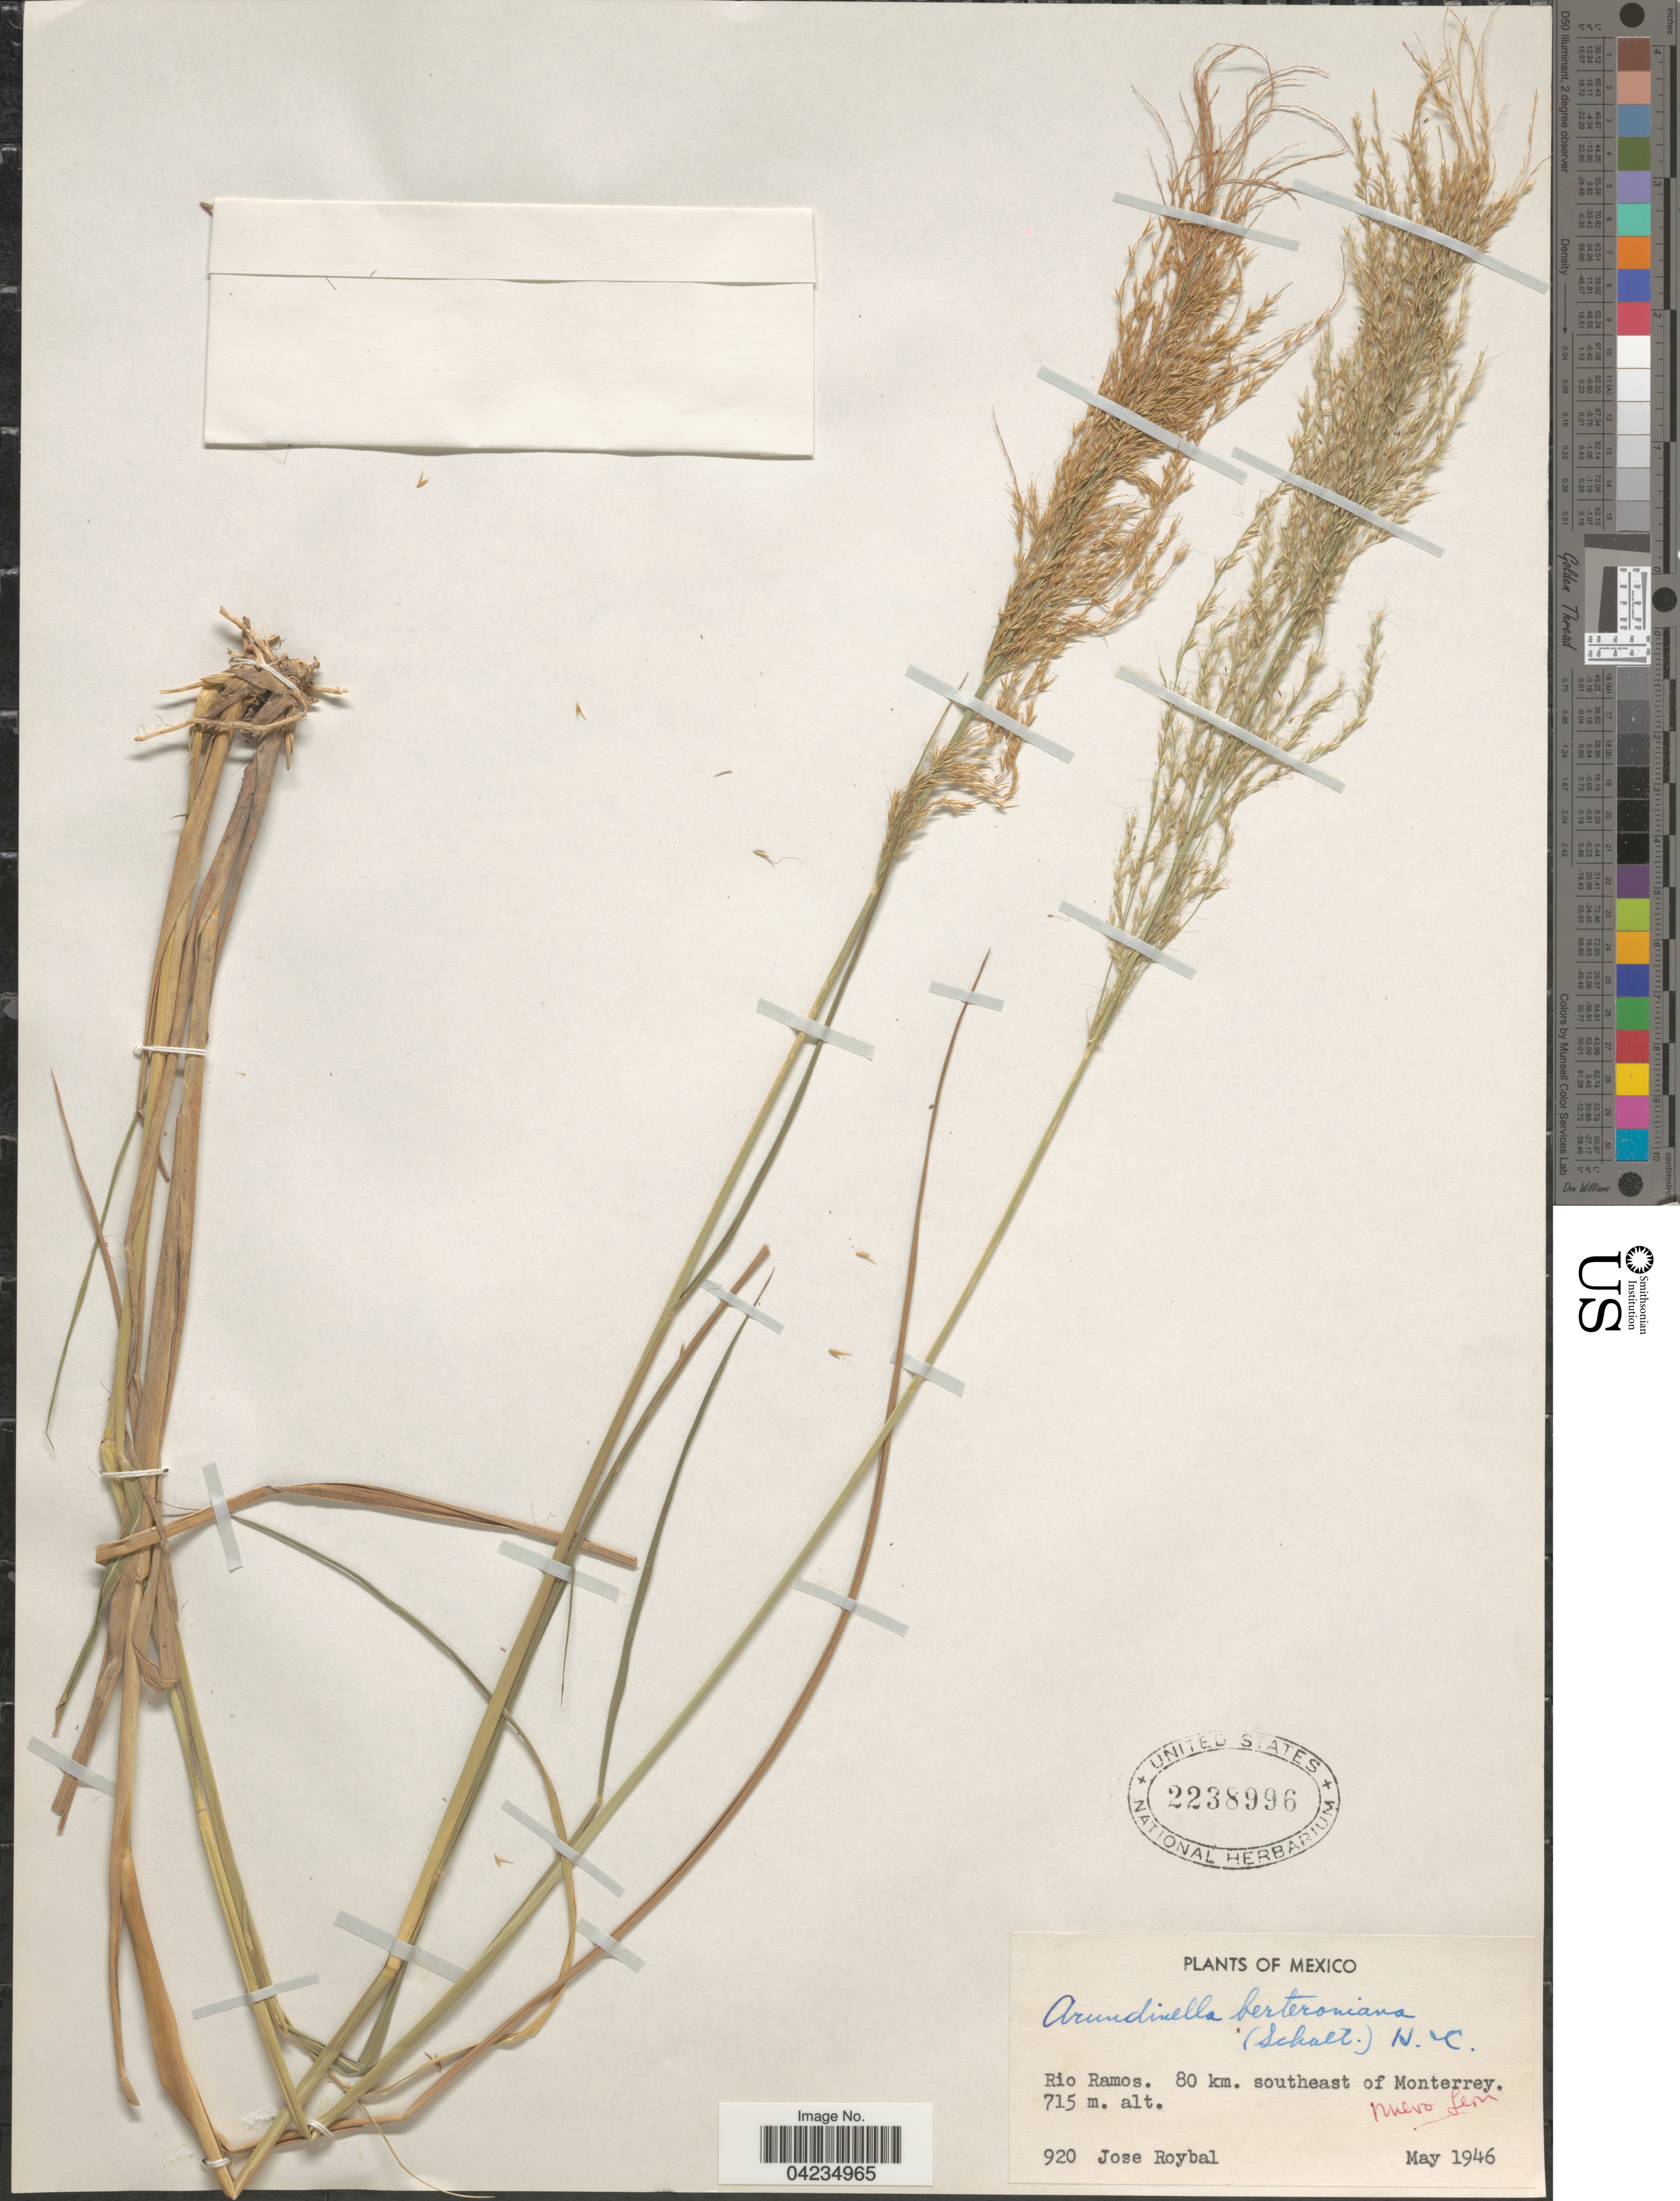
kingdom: Plantae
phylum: Tracheophyta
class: Liliopsida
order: Poales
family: Poaceae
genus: Arundinella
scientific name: Arundinella berteroniana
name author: (Schult.) Hitchc. & Chase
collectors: J. Roybal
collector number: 920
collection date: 1946-05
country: Mexico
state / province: Nuevo León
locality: Rio Ramos. 80 km. southeast of Monterrey.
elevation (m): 715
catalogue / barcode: US 2238996